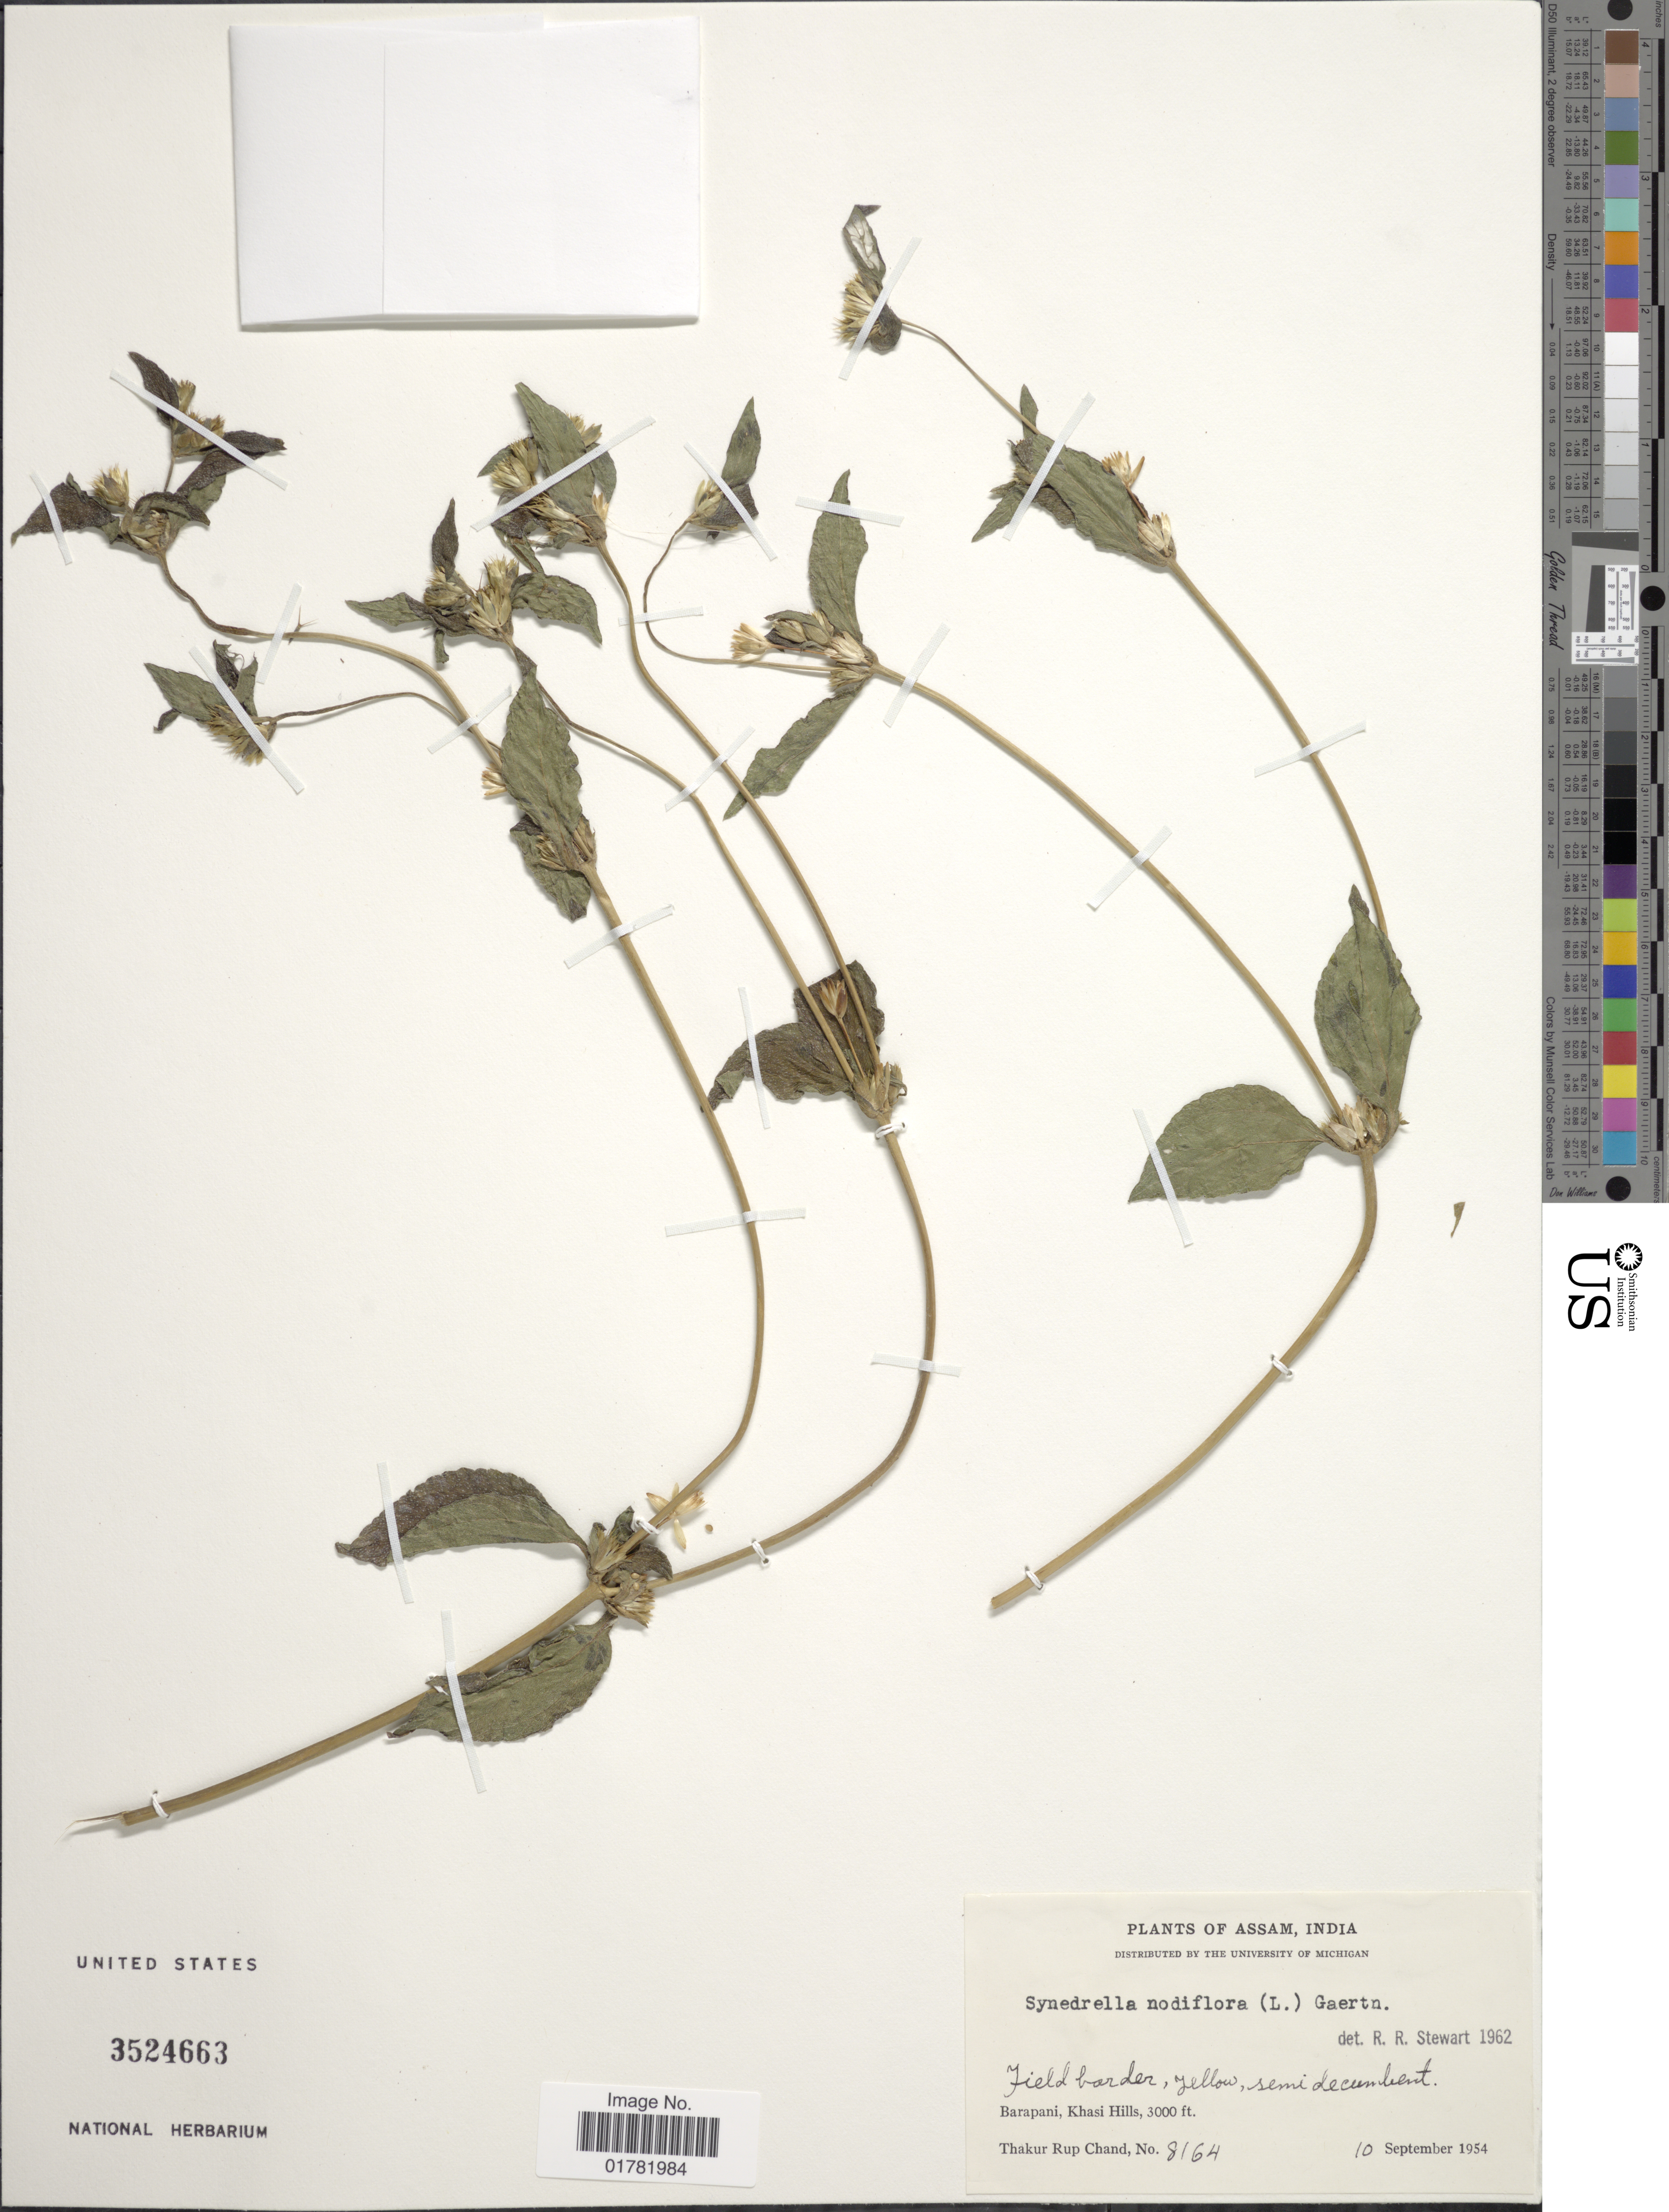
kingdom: Plantae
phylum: Tracheophyta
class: Magnoliopsida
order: Asterales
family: Asteraceae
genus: Synedrella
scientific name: Synedrella nodiflora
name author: (L.) Gaertn.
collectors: T. R. Chand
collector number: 8164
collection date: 1954-09-10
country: India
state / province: Meghalaya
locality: Barapani, Khasi Hills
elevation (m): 914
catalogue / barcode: US 3524663